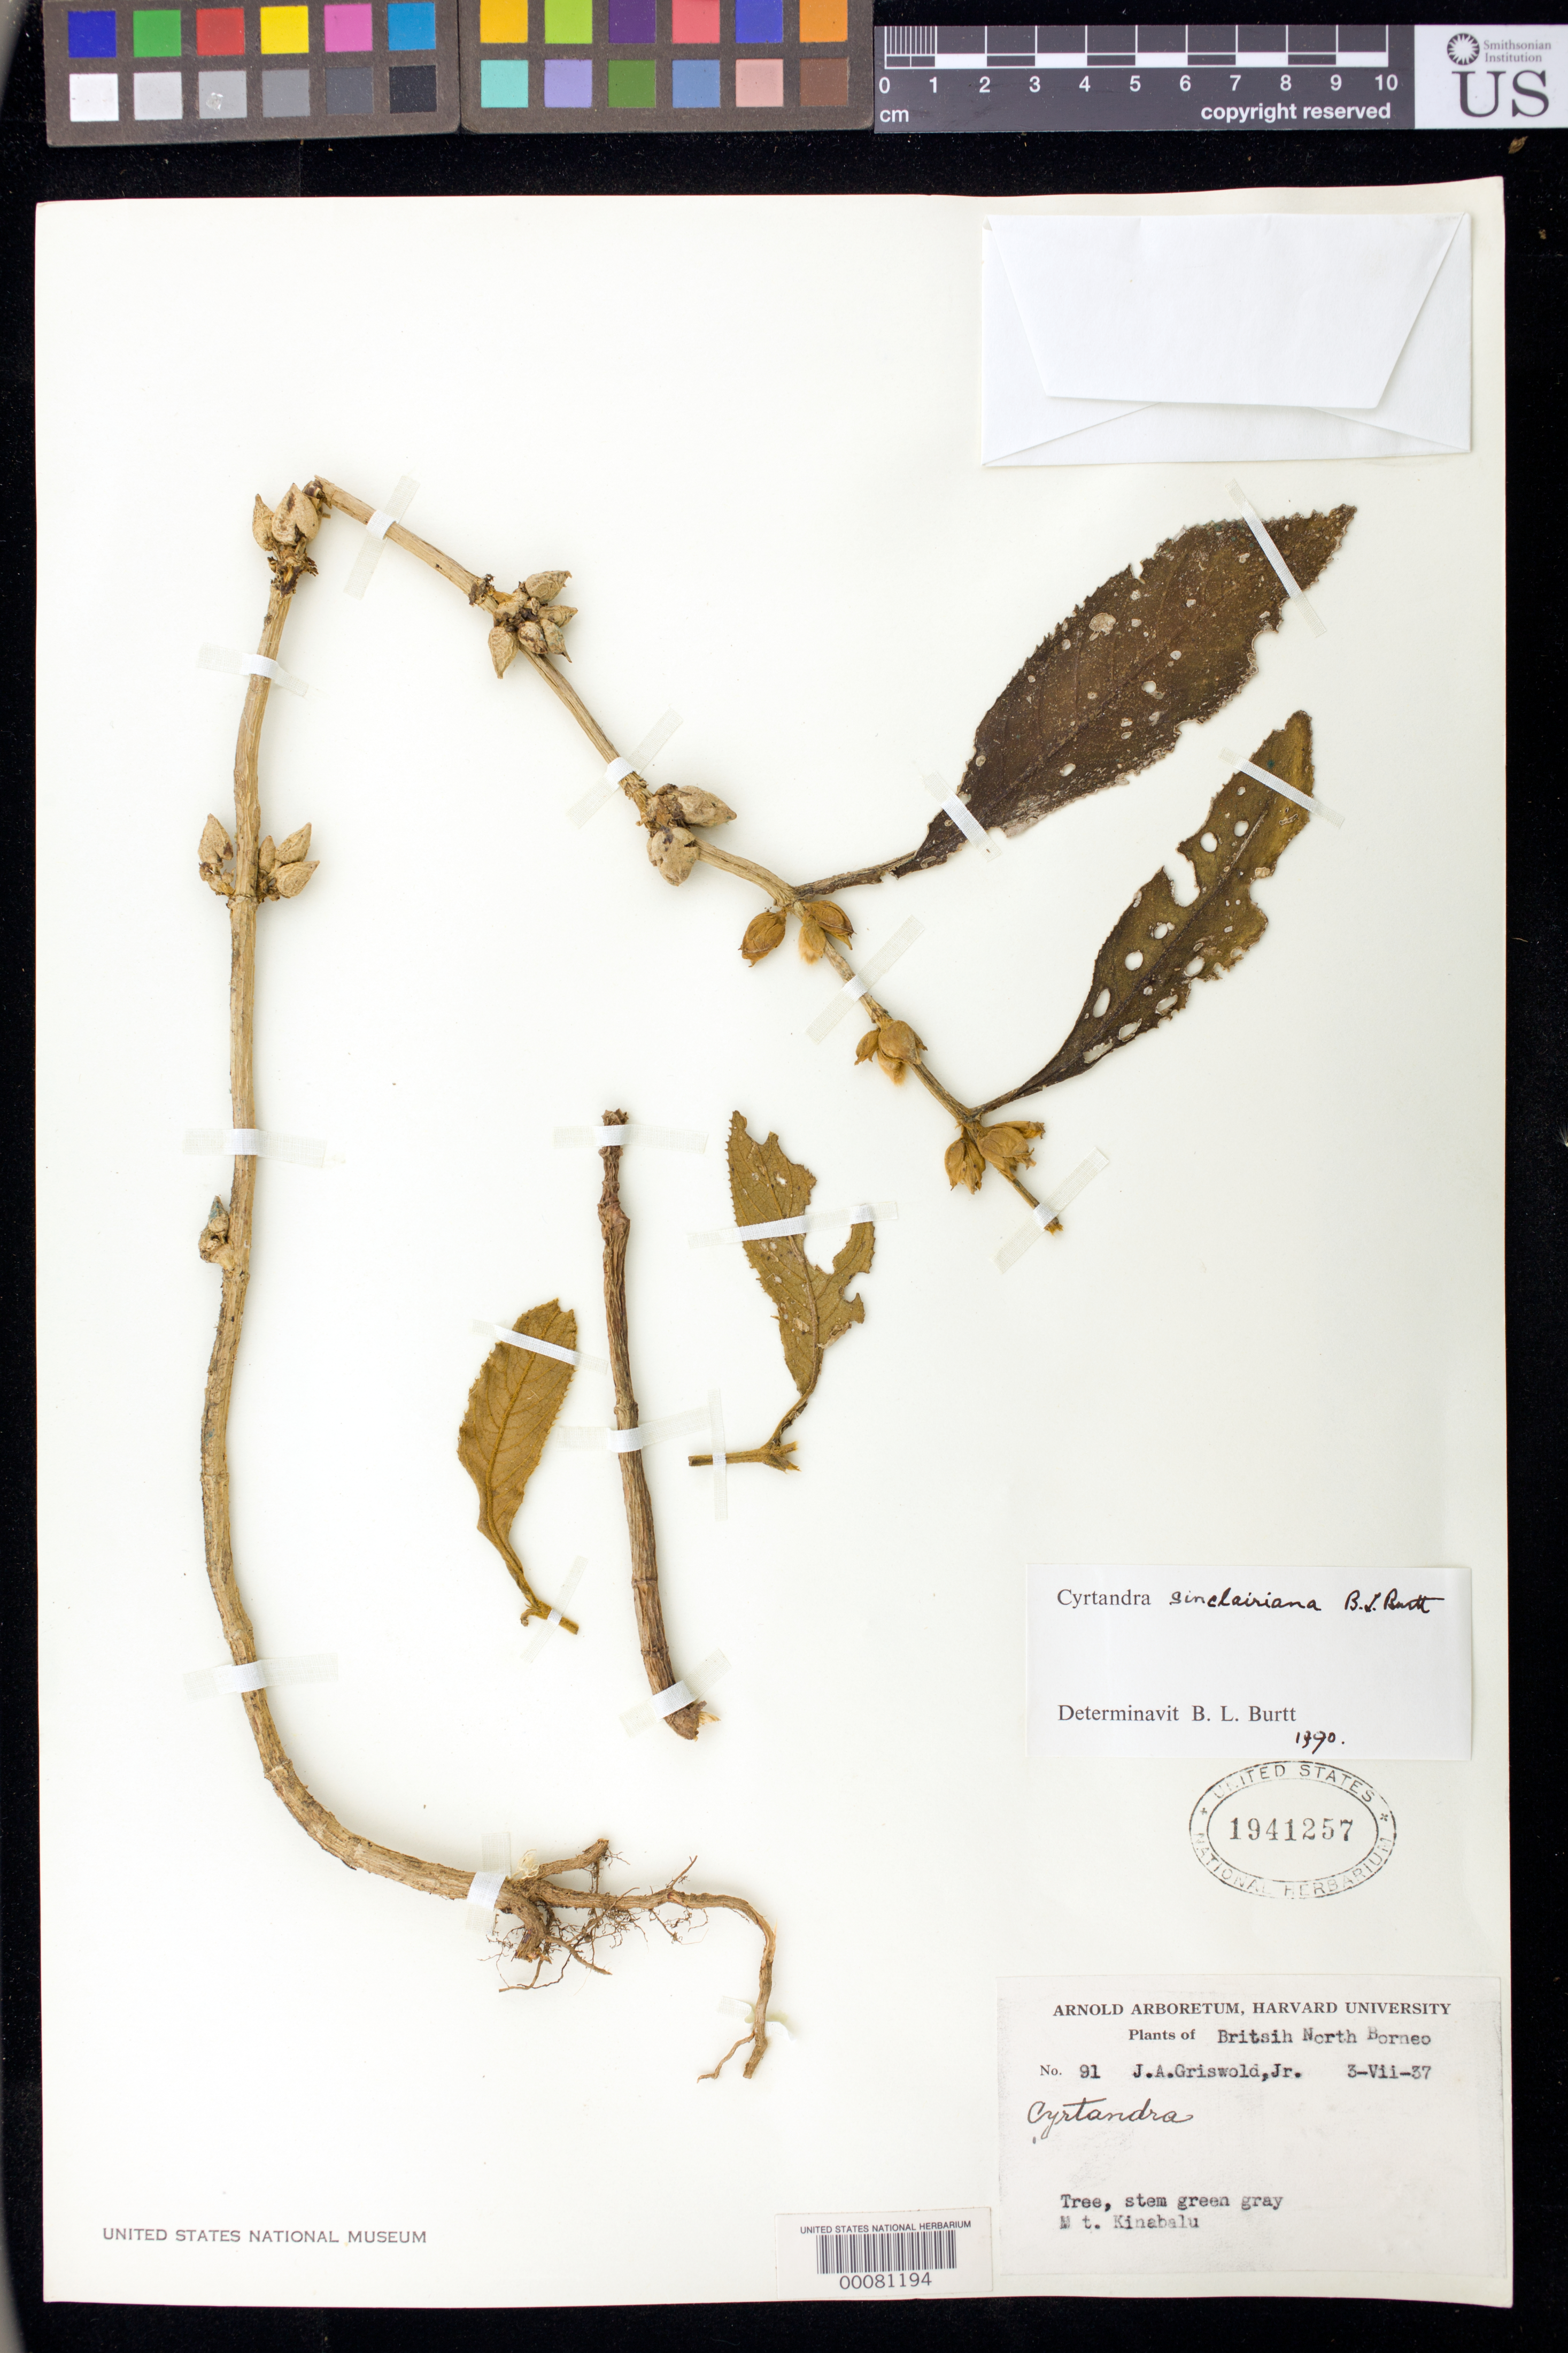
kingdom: Plantae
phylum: Tracheophyta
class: Magnoliopsida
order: Lamiales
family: Gesneriaceae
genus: Cyrtandra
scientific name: Cyrtandra sinclairiana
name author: B.L. Burtt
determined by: Burtt, B. L.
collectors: J. Griswold Jr.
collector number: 91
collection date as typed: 03 Jul 1937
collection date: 1937-07-03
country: Malaysia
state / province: Sabah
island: Borneo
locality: Mt kinabalu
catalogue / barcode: US 1941257